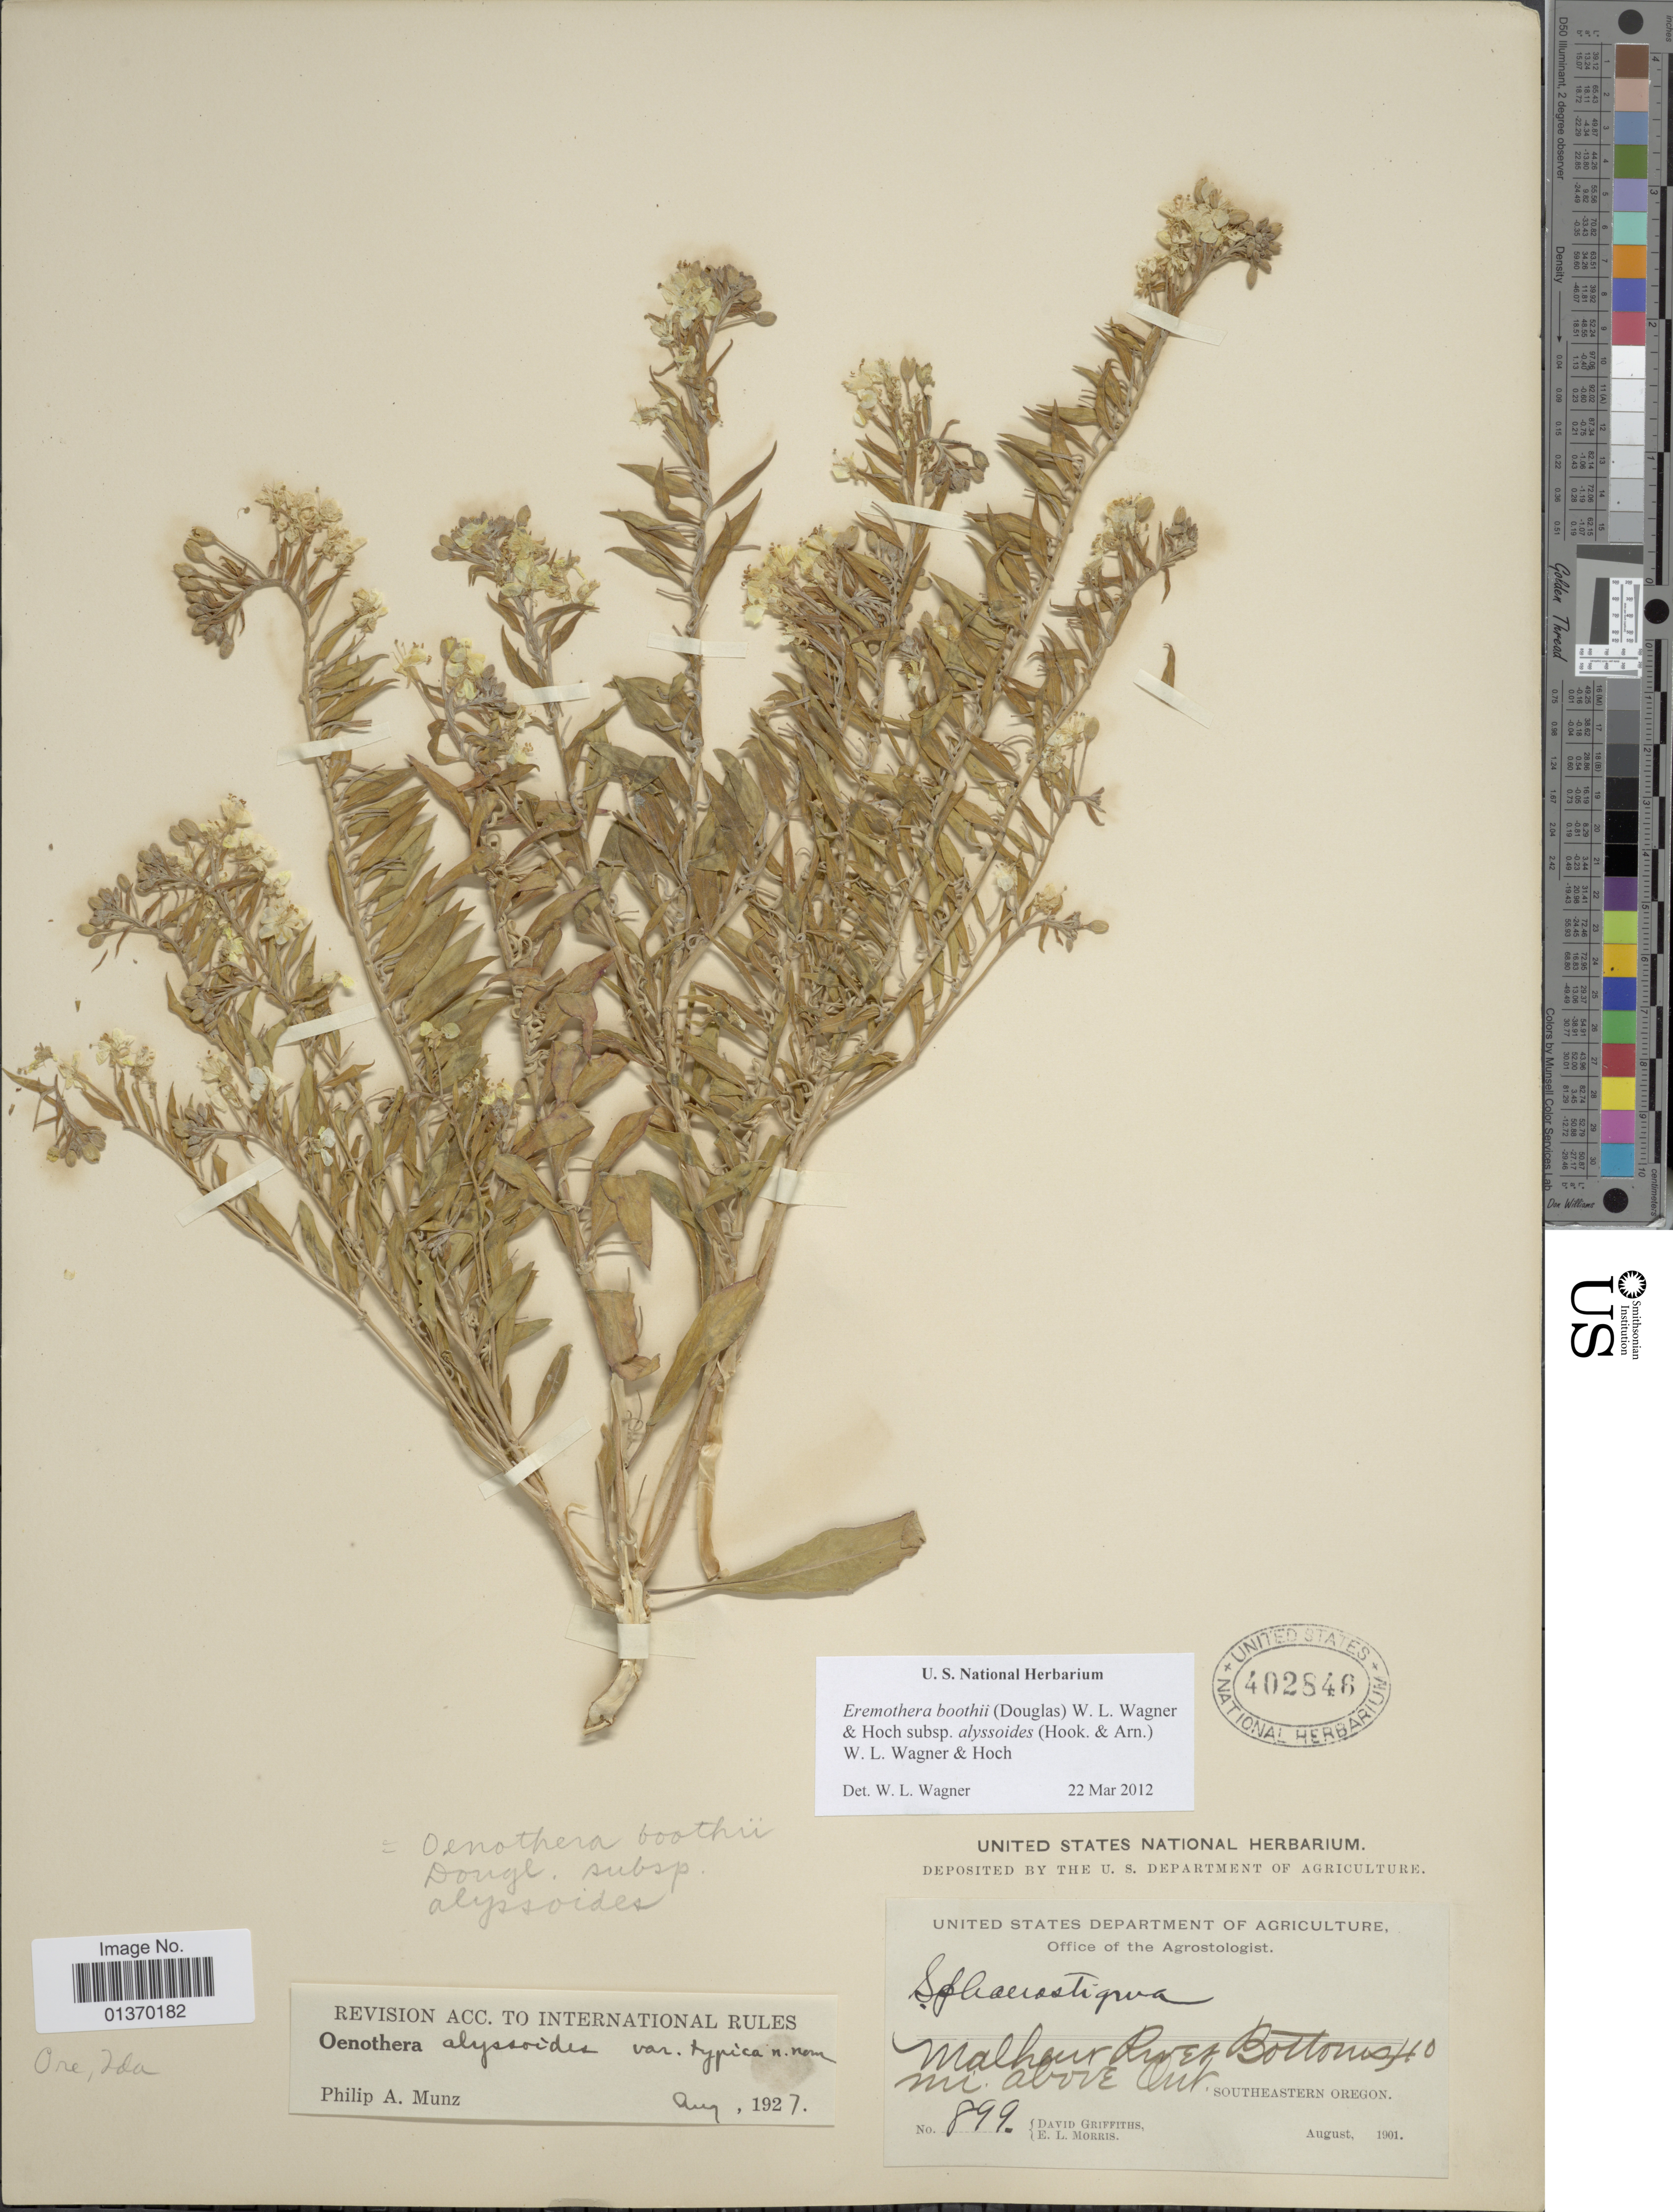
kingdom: Plantae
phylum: Tracheophyta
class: Magnoliopsida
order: Myrtales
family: Onagraceae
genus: Eremothera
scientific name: Eremothera boothii subsp. alyssoides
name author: (Hook. & Arn.) W.L. Wagner & Hoch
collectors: D. Griffiths & E. Morris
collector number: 899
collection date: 1901-08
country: United States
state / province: Oregon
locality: Malheur River Bottoms, 40 mi. above Ont., Southeastern Oregon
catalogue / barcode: US 402846